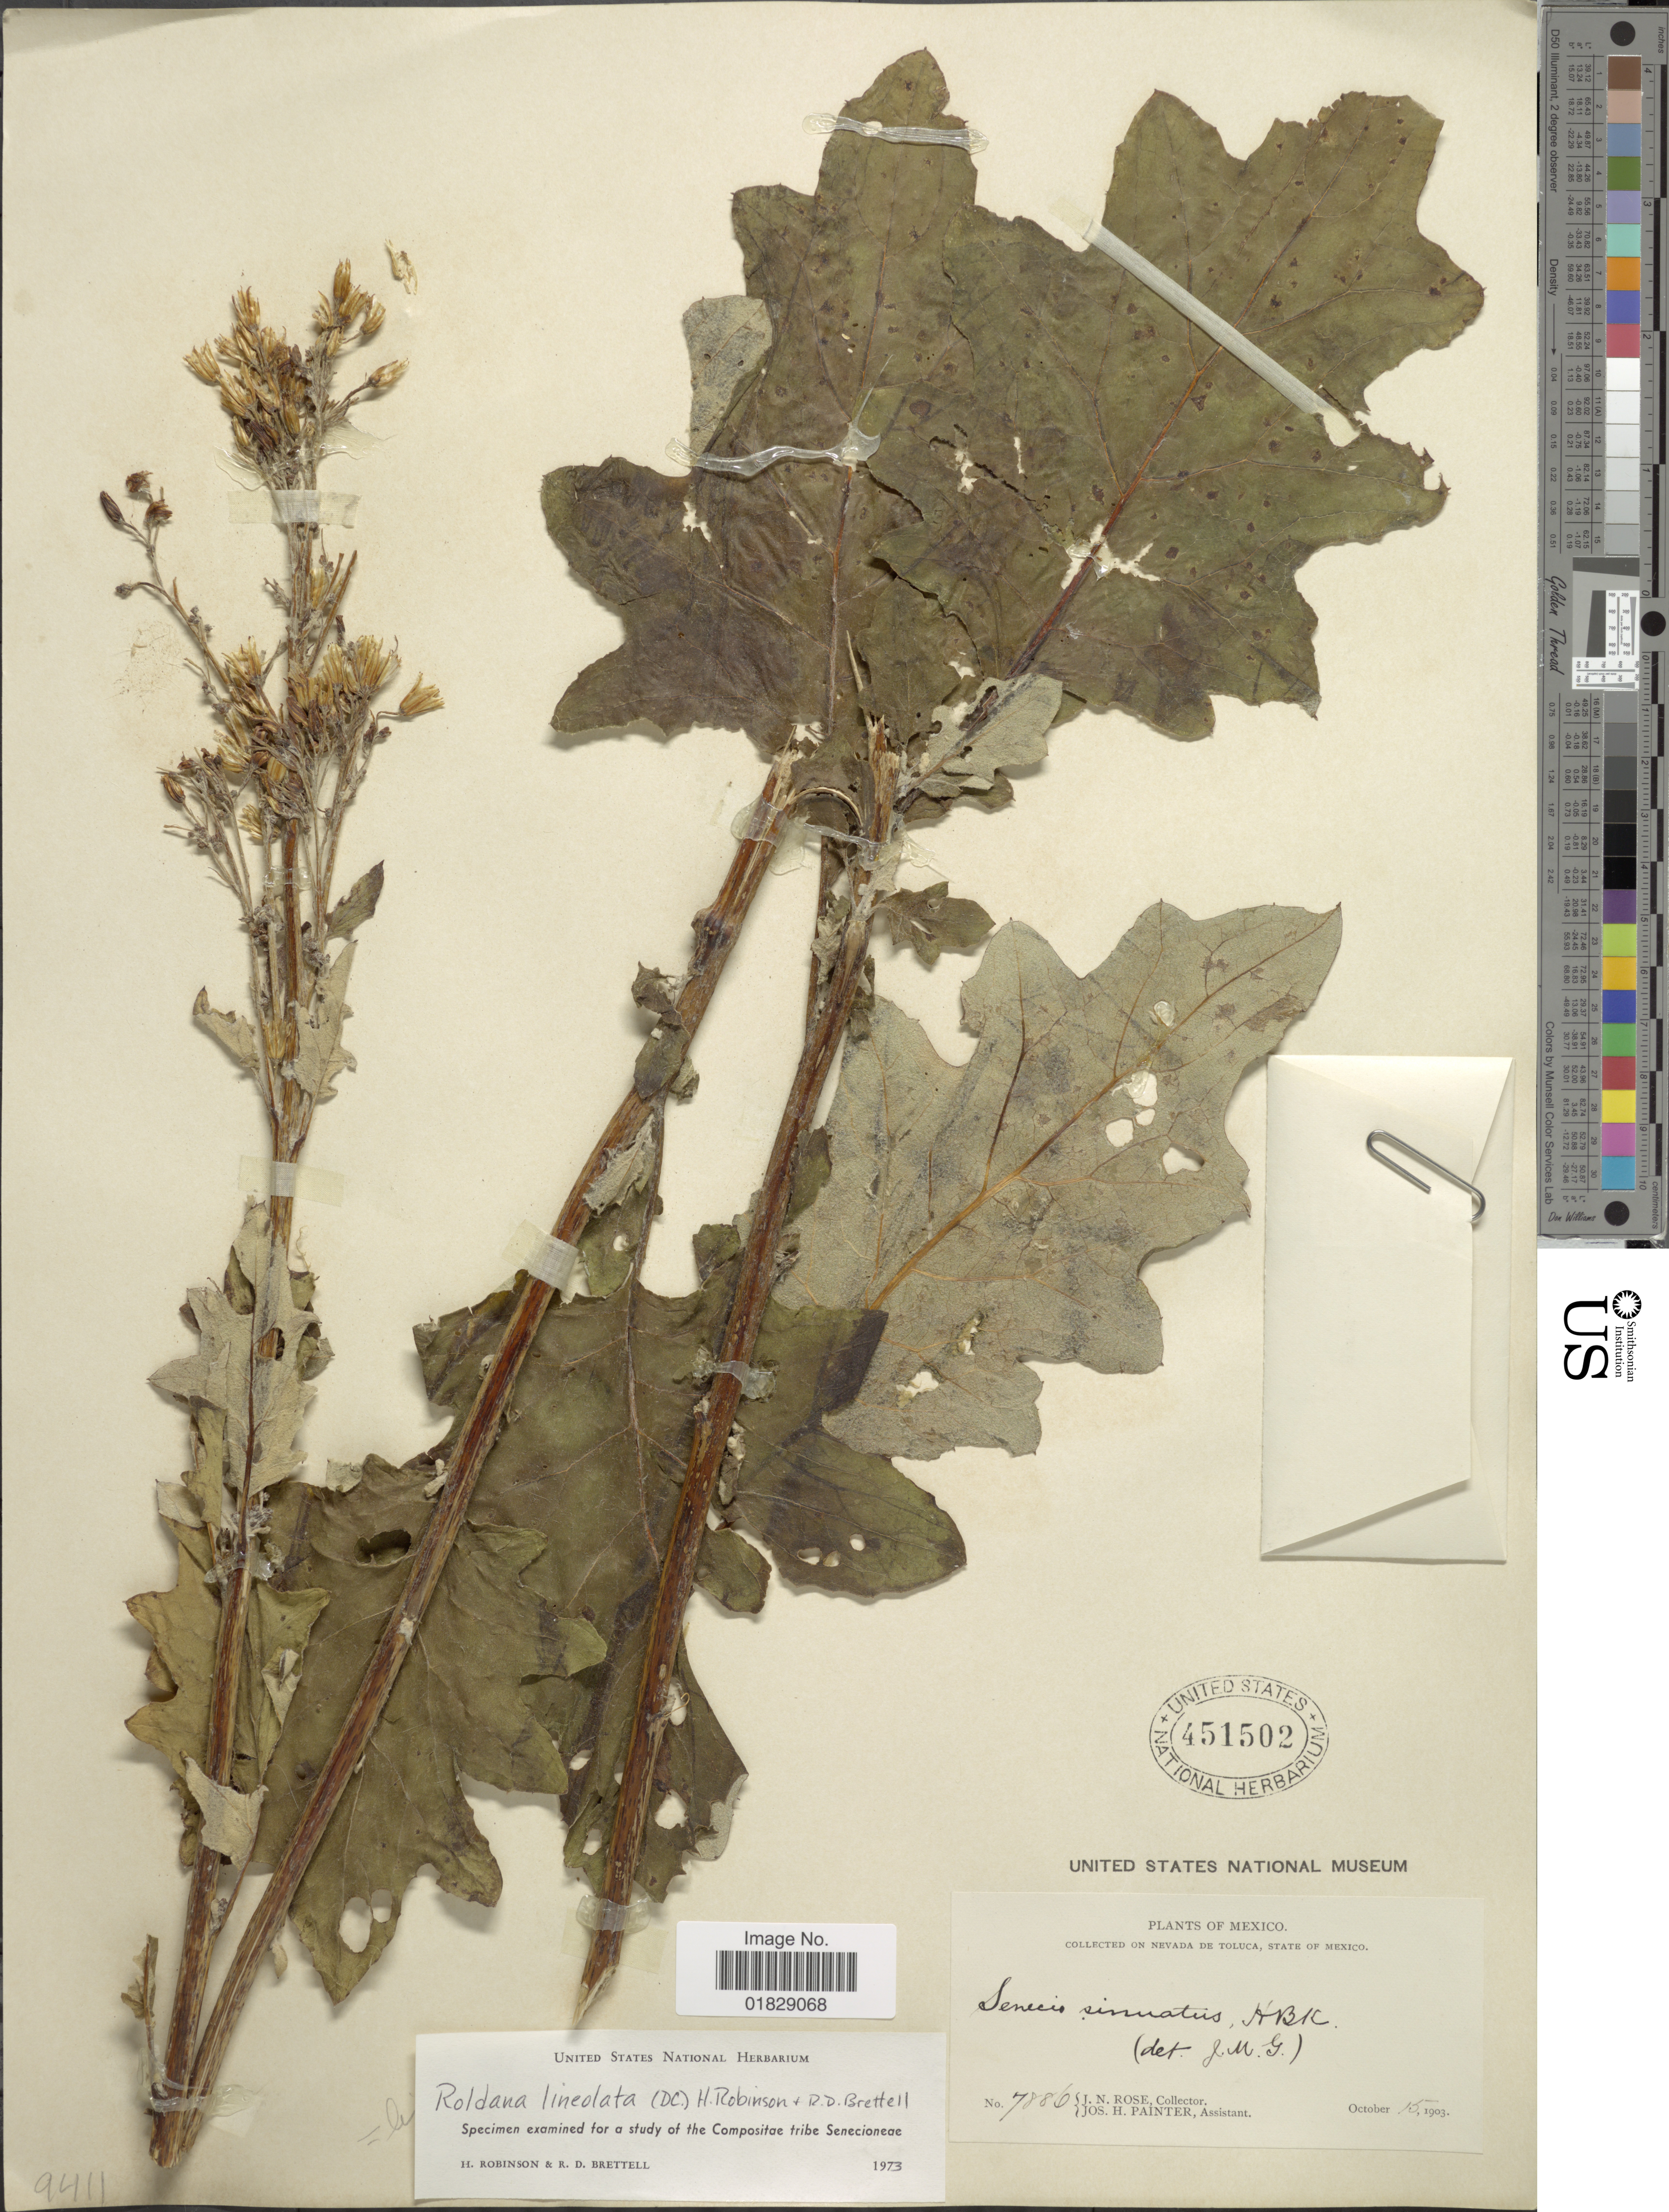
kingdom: Plantae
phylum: Tracheophyta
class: Magnoliopsida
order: Asterales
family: Asteraceae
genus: Roldana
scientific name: Roldana sinuata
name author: B.L. Turner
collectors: J. N. Rose & J. H. Painter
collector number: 7886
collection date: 1903-10-15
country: Mexico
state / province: México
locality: On Nevada de Toluca, State of Mexico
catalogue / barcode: US 451502